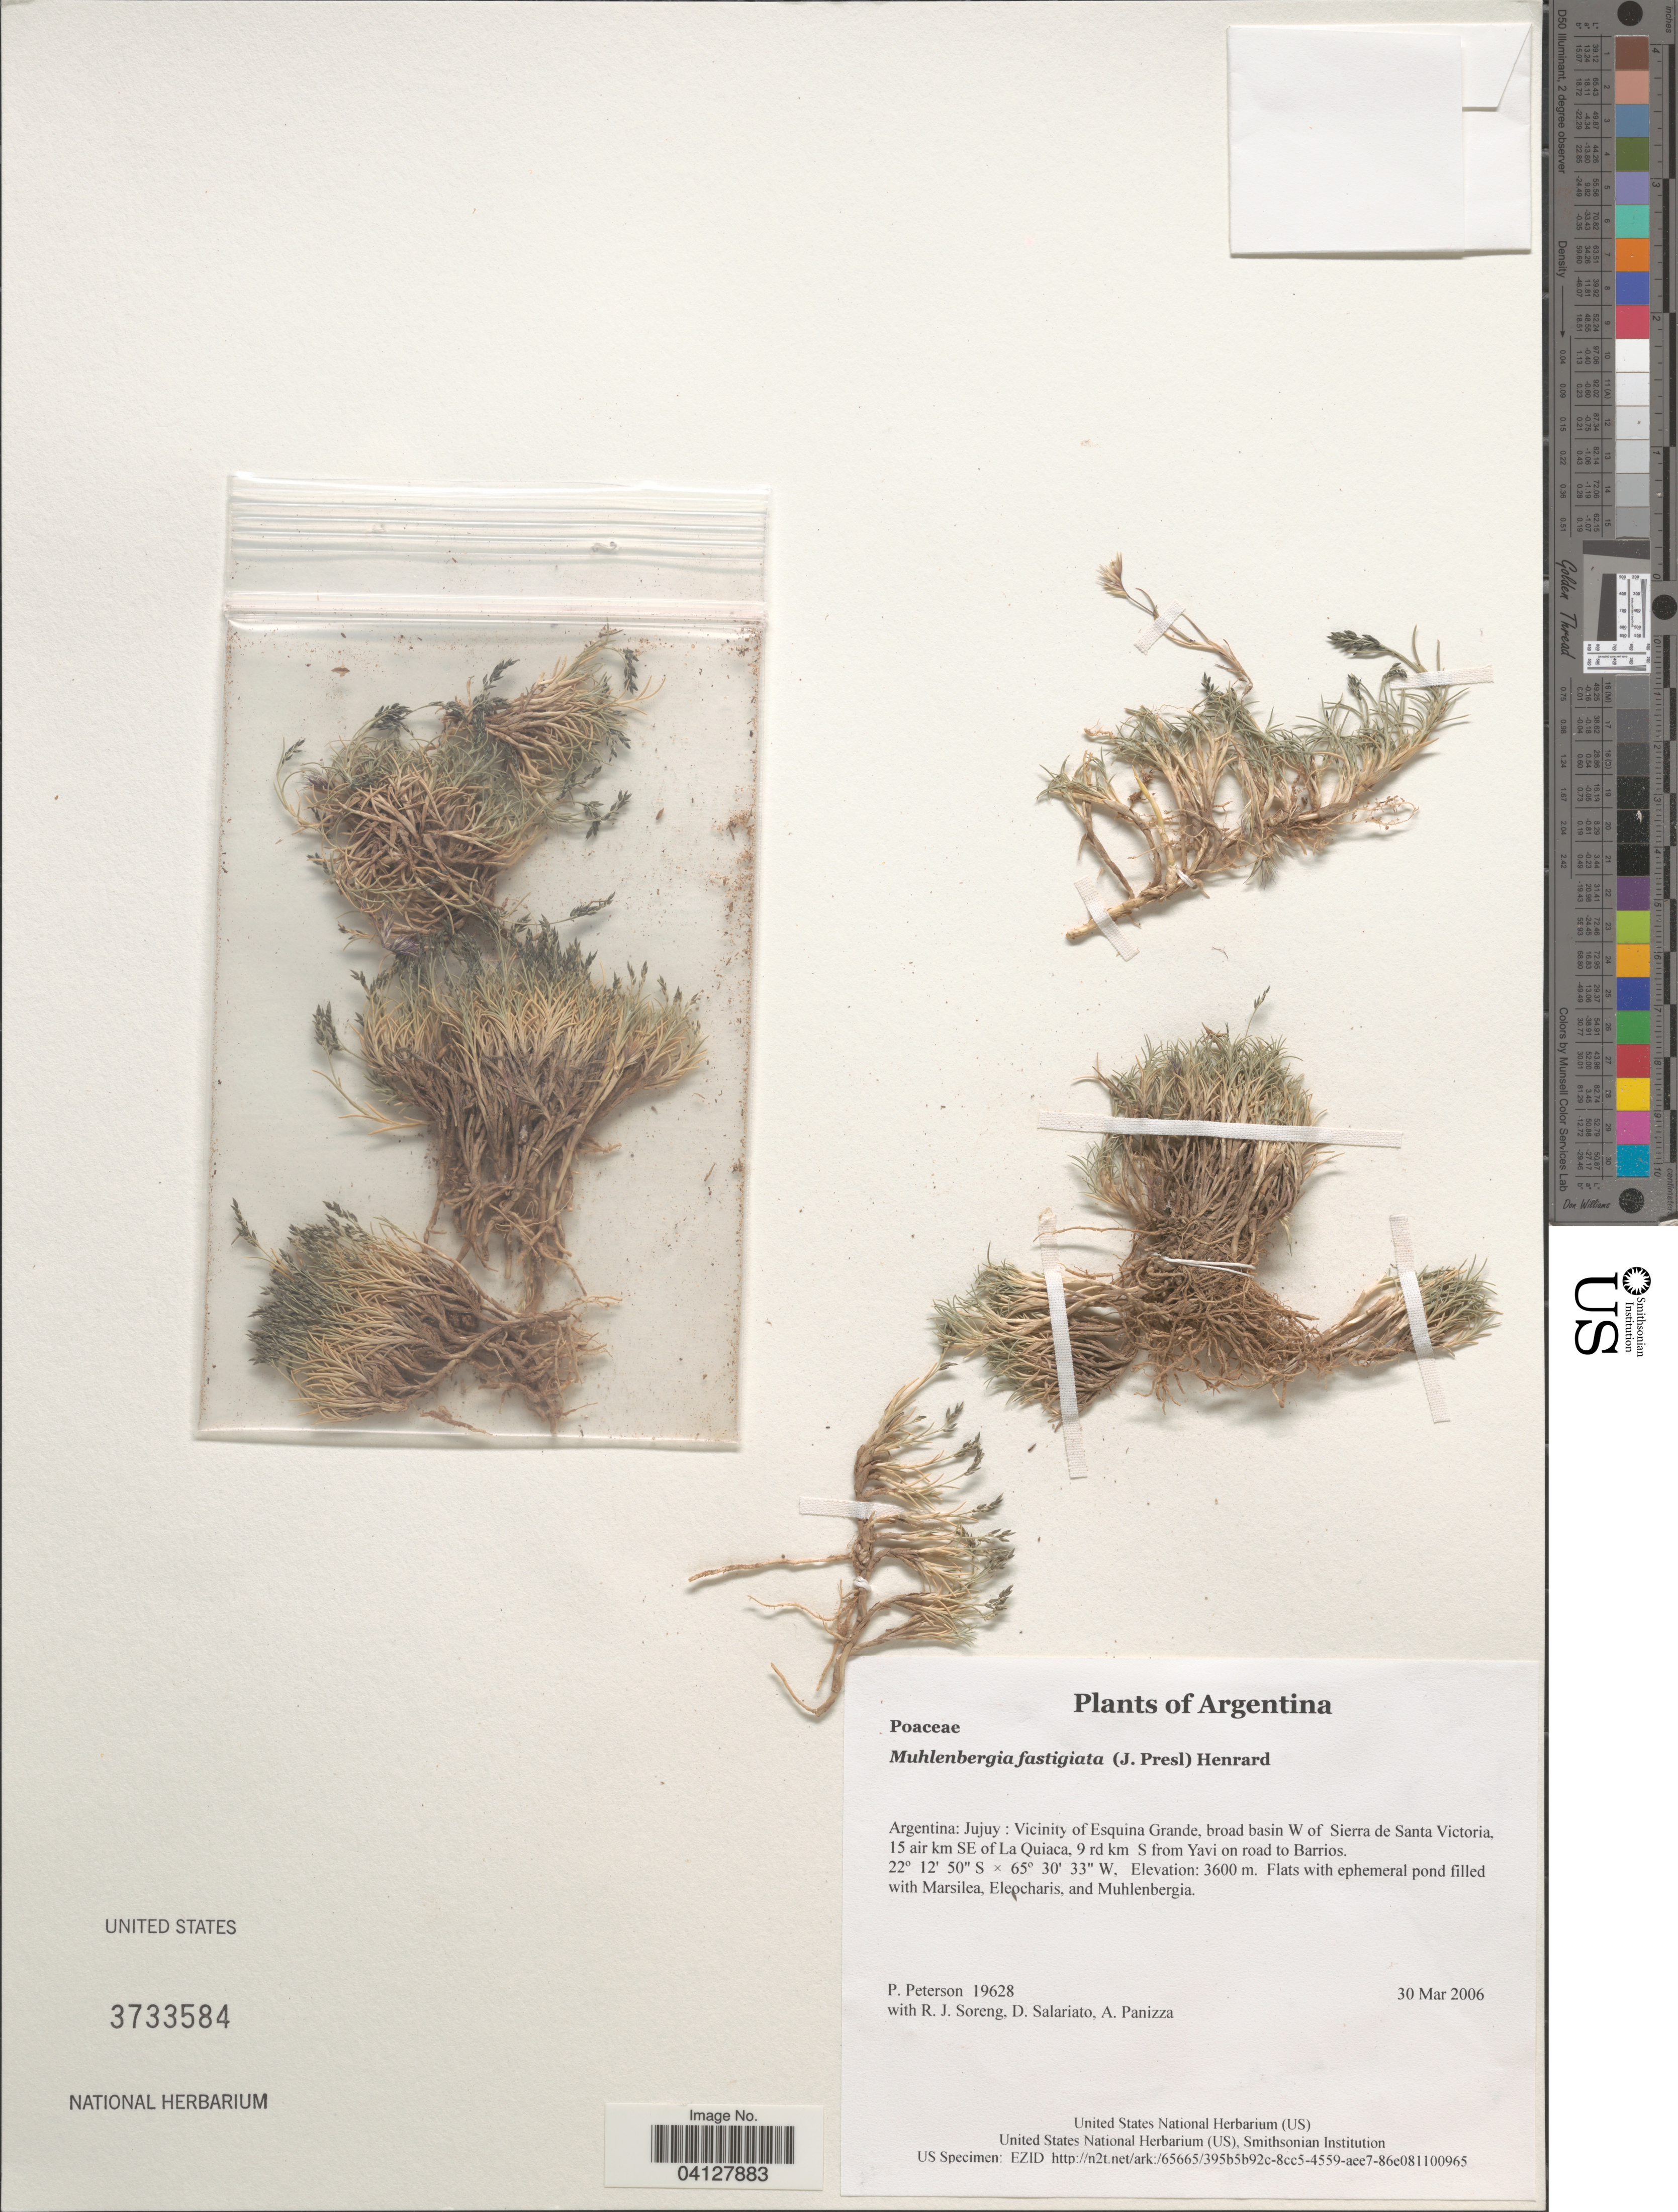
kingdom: Plantae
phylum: Tracheophyta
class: Liliopsida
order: Poales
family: Poaceae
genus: Muhlenbergia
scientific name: Muhlenbergia fastigiata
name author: (J. Presl) Henr.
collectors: P. Peterson, R. J. Soreng, D. Salariato & A. Panizza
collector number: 19628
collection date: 2006-03-30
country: Argentina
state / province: Jujuy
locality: Vicinity of Esquina Grande, broad basin W of Sierra de Santa Victoria. 15 air km SE of La Quiaca, 9 rd km S from Yavi on road to Barrios.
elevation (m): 3600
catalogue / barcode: US 3733584